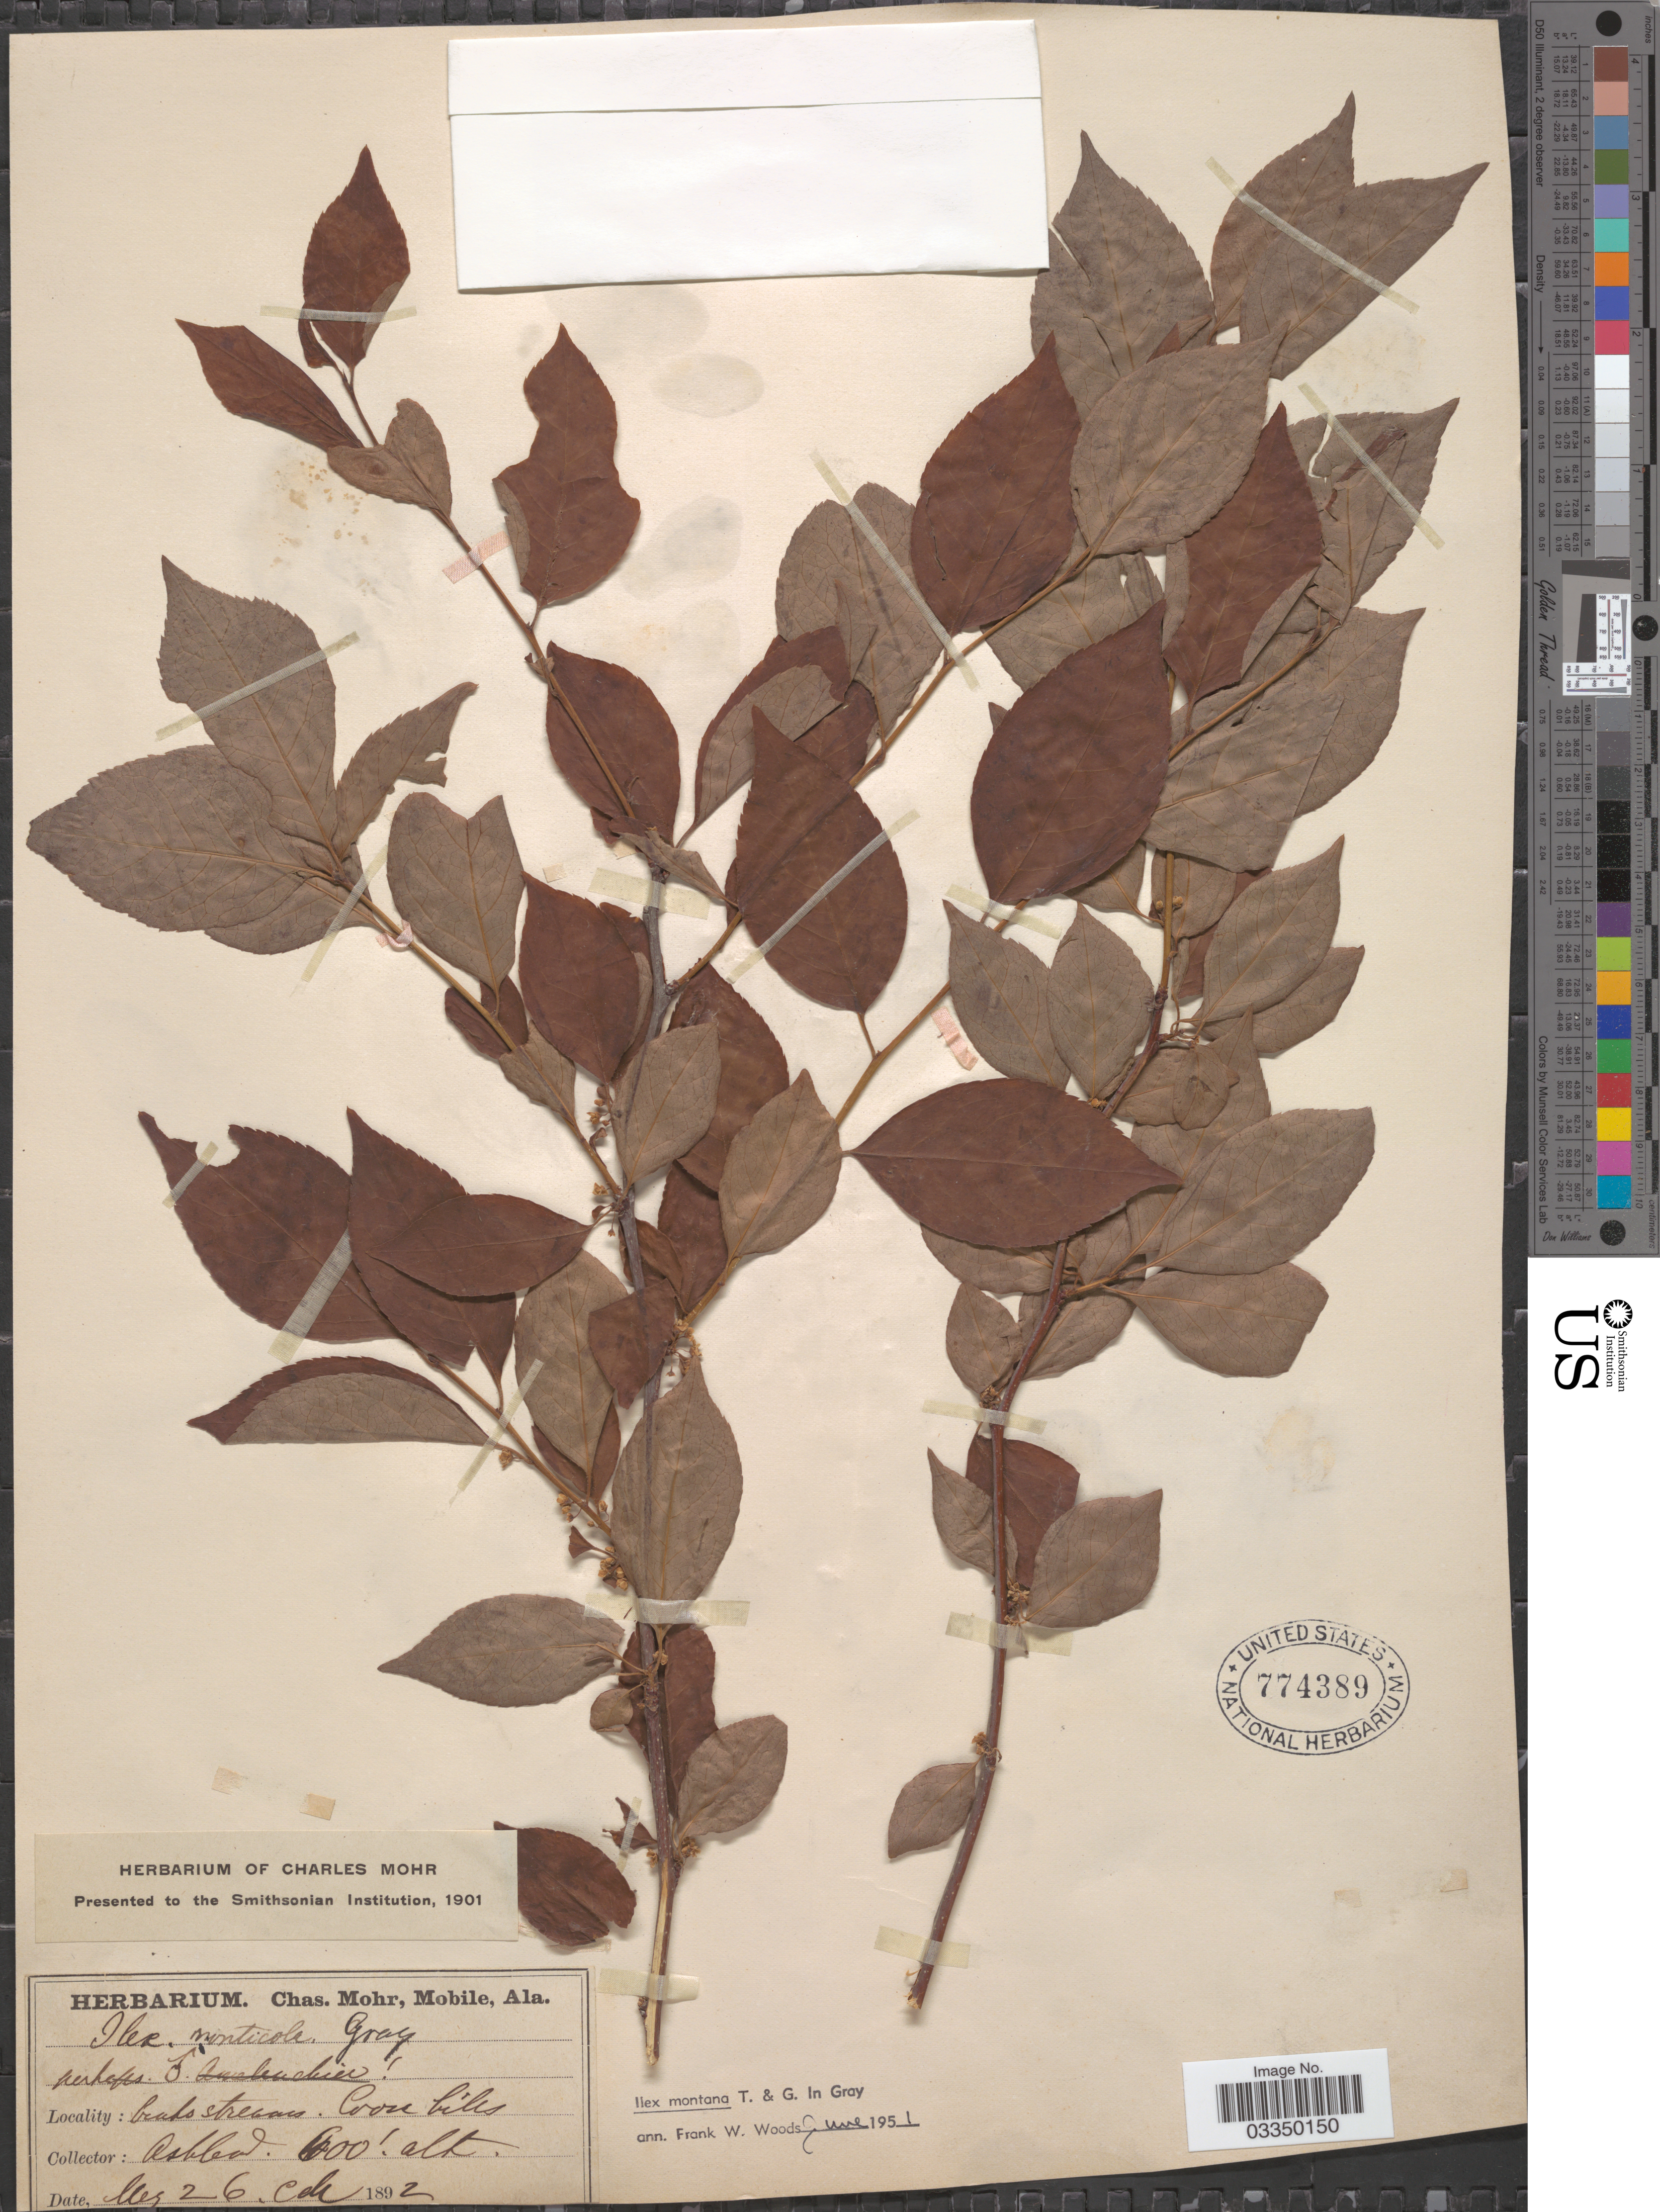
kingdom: Plantae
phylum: Tracheophyta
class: Magnoliopsida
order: Aquifoliales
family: Aquifoliaceae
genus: Ilex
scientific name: Ilex montana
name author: Torr. & A. Gray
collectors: C. Mohr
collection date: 1892-05-26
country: United States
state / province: Alabama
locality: Ashland.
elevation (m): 122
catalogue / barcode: US 774389